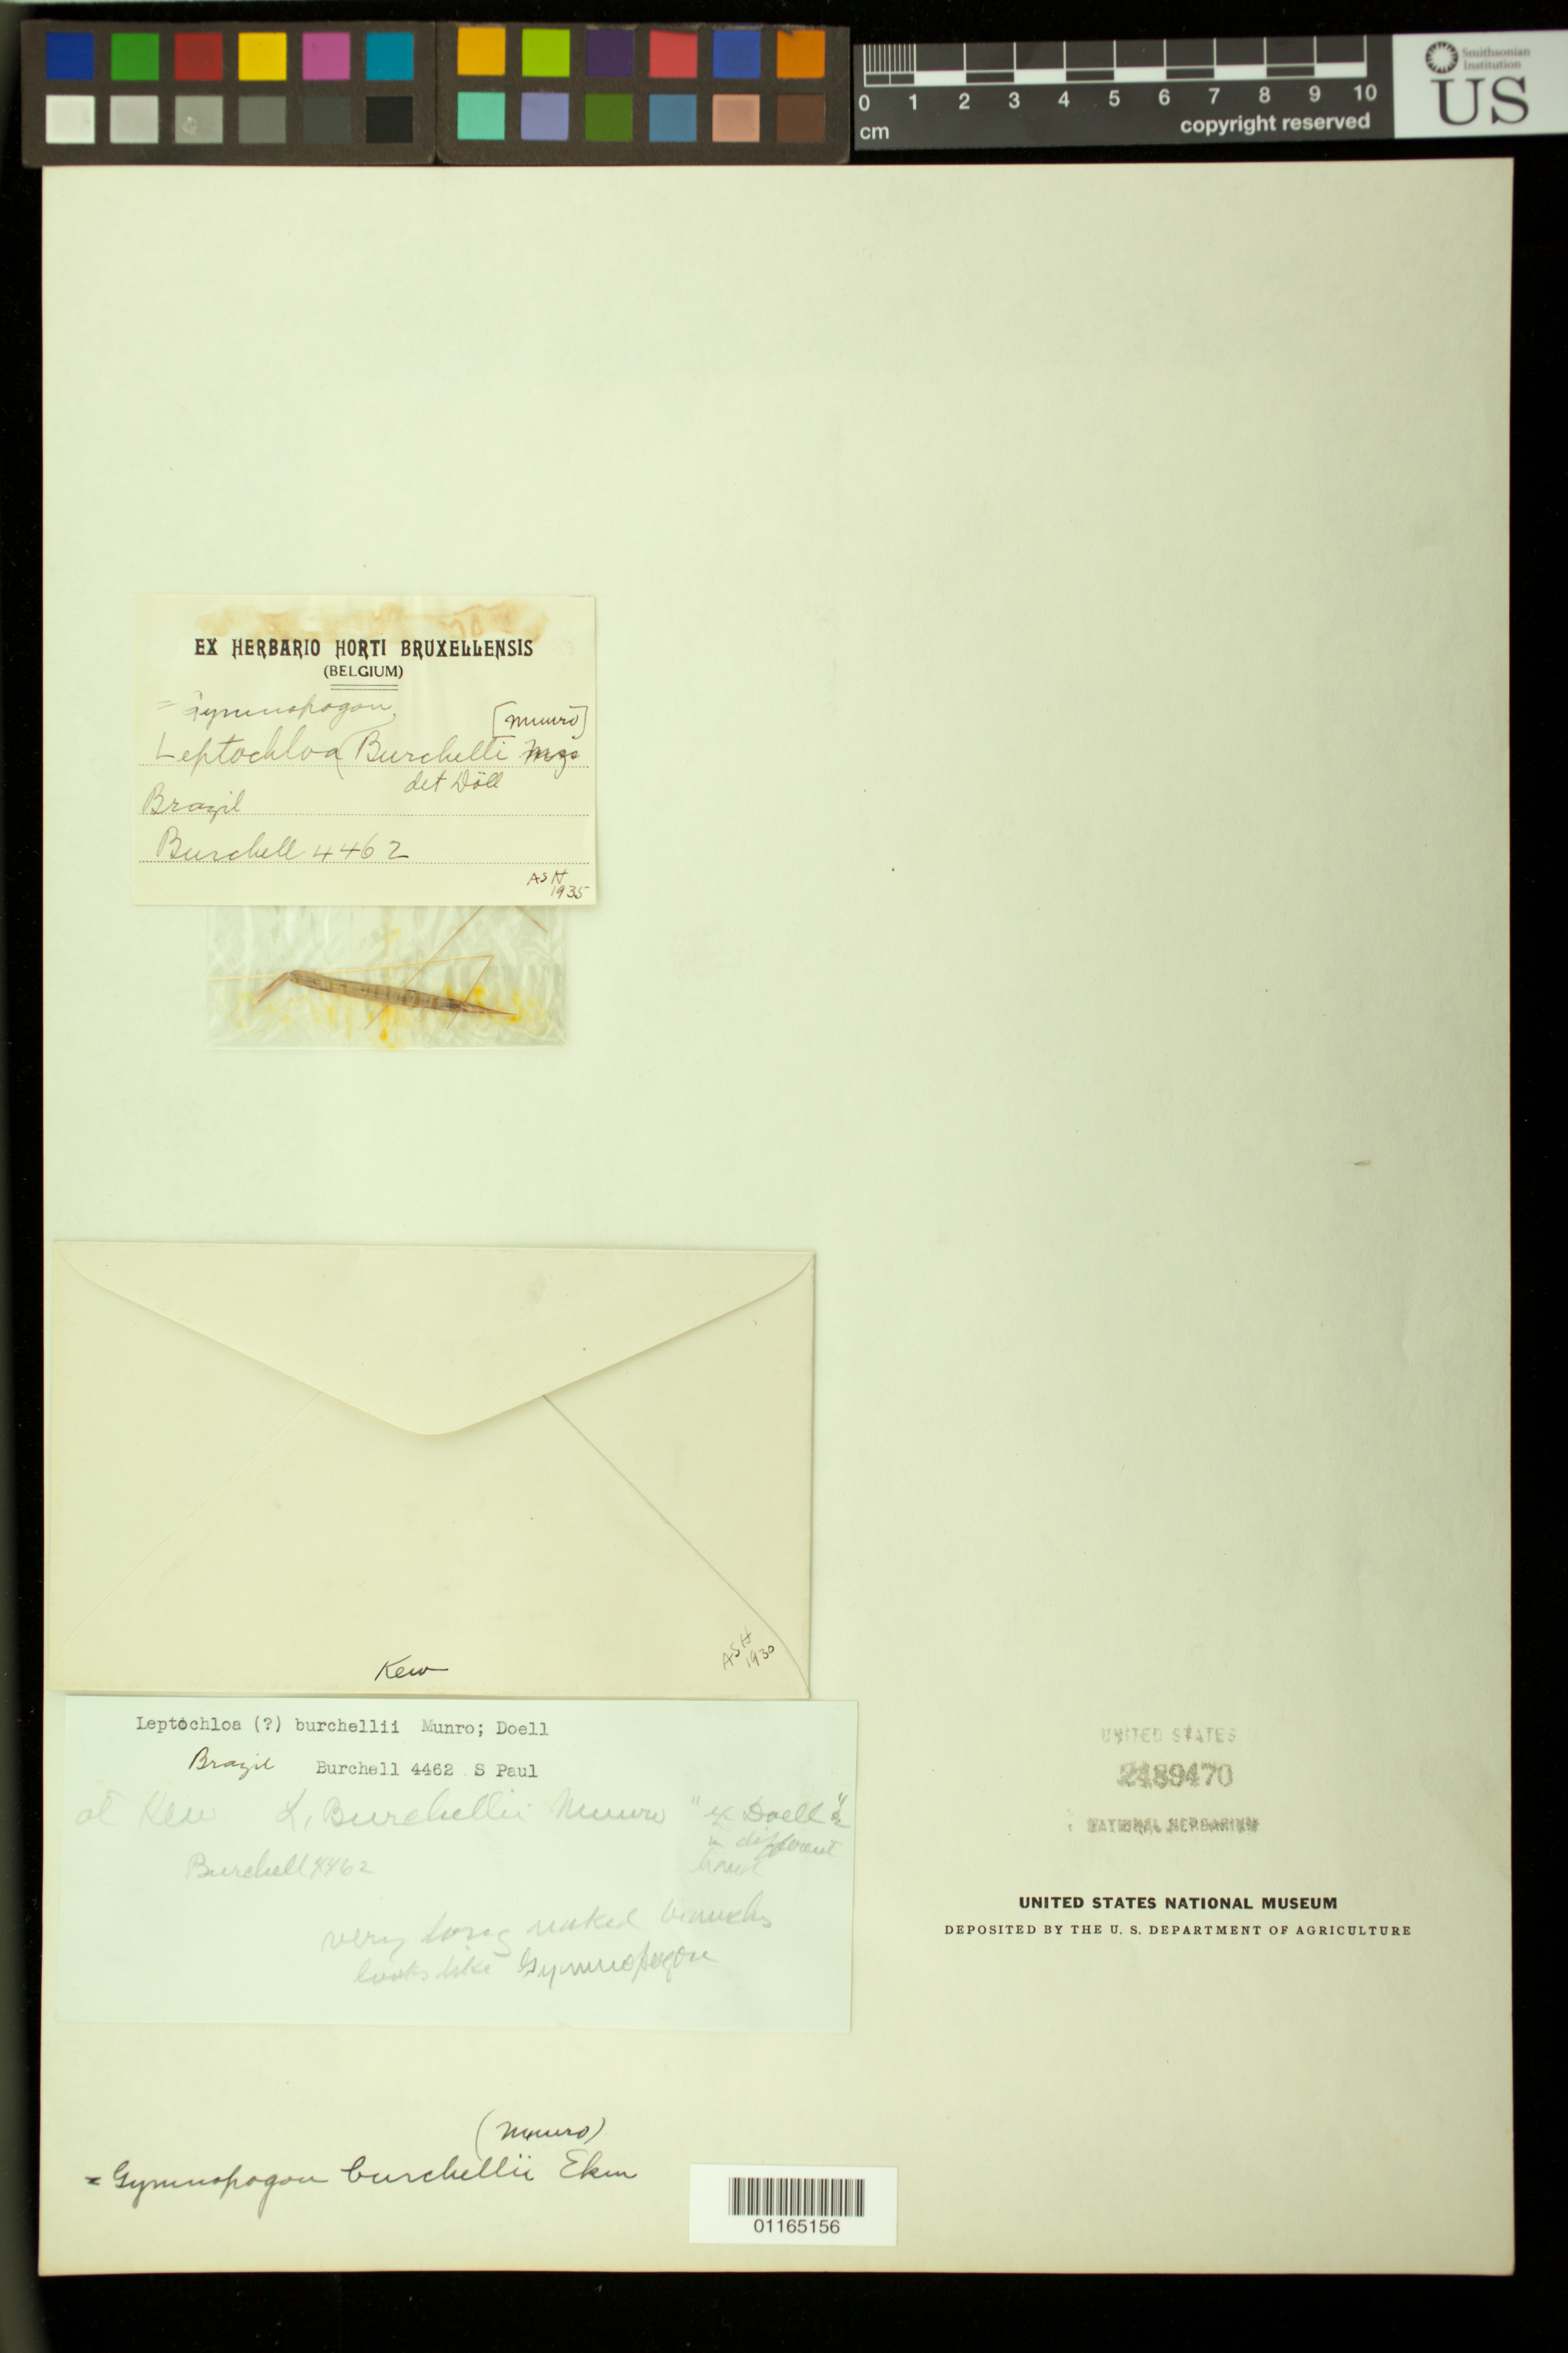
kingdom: Plantae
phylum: Tracheophyta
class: Liliopsida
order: Poales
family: Poaceae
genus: Leptochloa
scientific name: Leptochloa burchellii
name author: Munro ex Döll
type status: Type Collection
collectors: W. J. Burchell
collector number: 4462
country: Brazil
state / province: São Paulo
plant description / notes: Fragmentary material of type specimens ex herb. Brussels, ex herb. Kew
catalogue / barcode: US 2489470